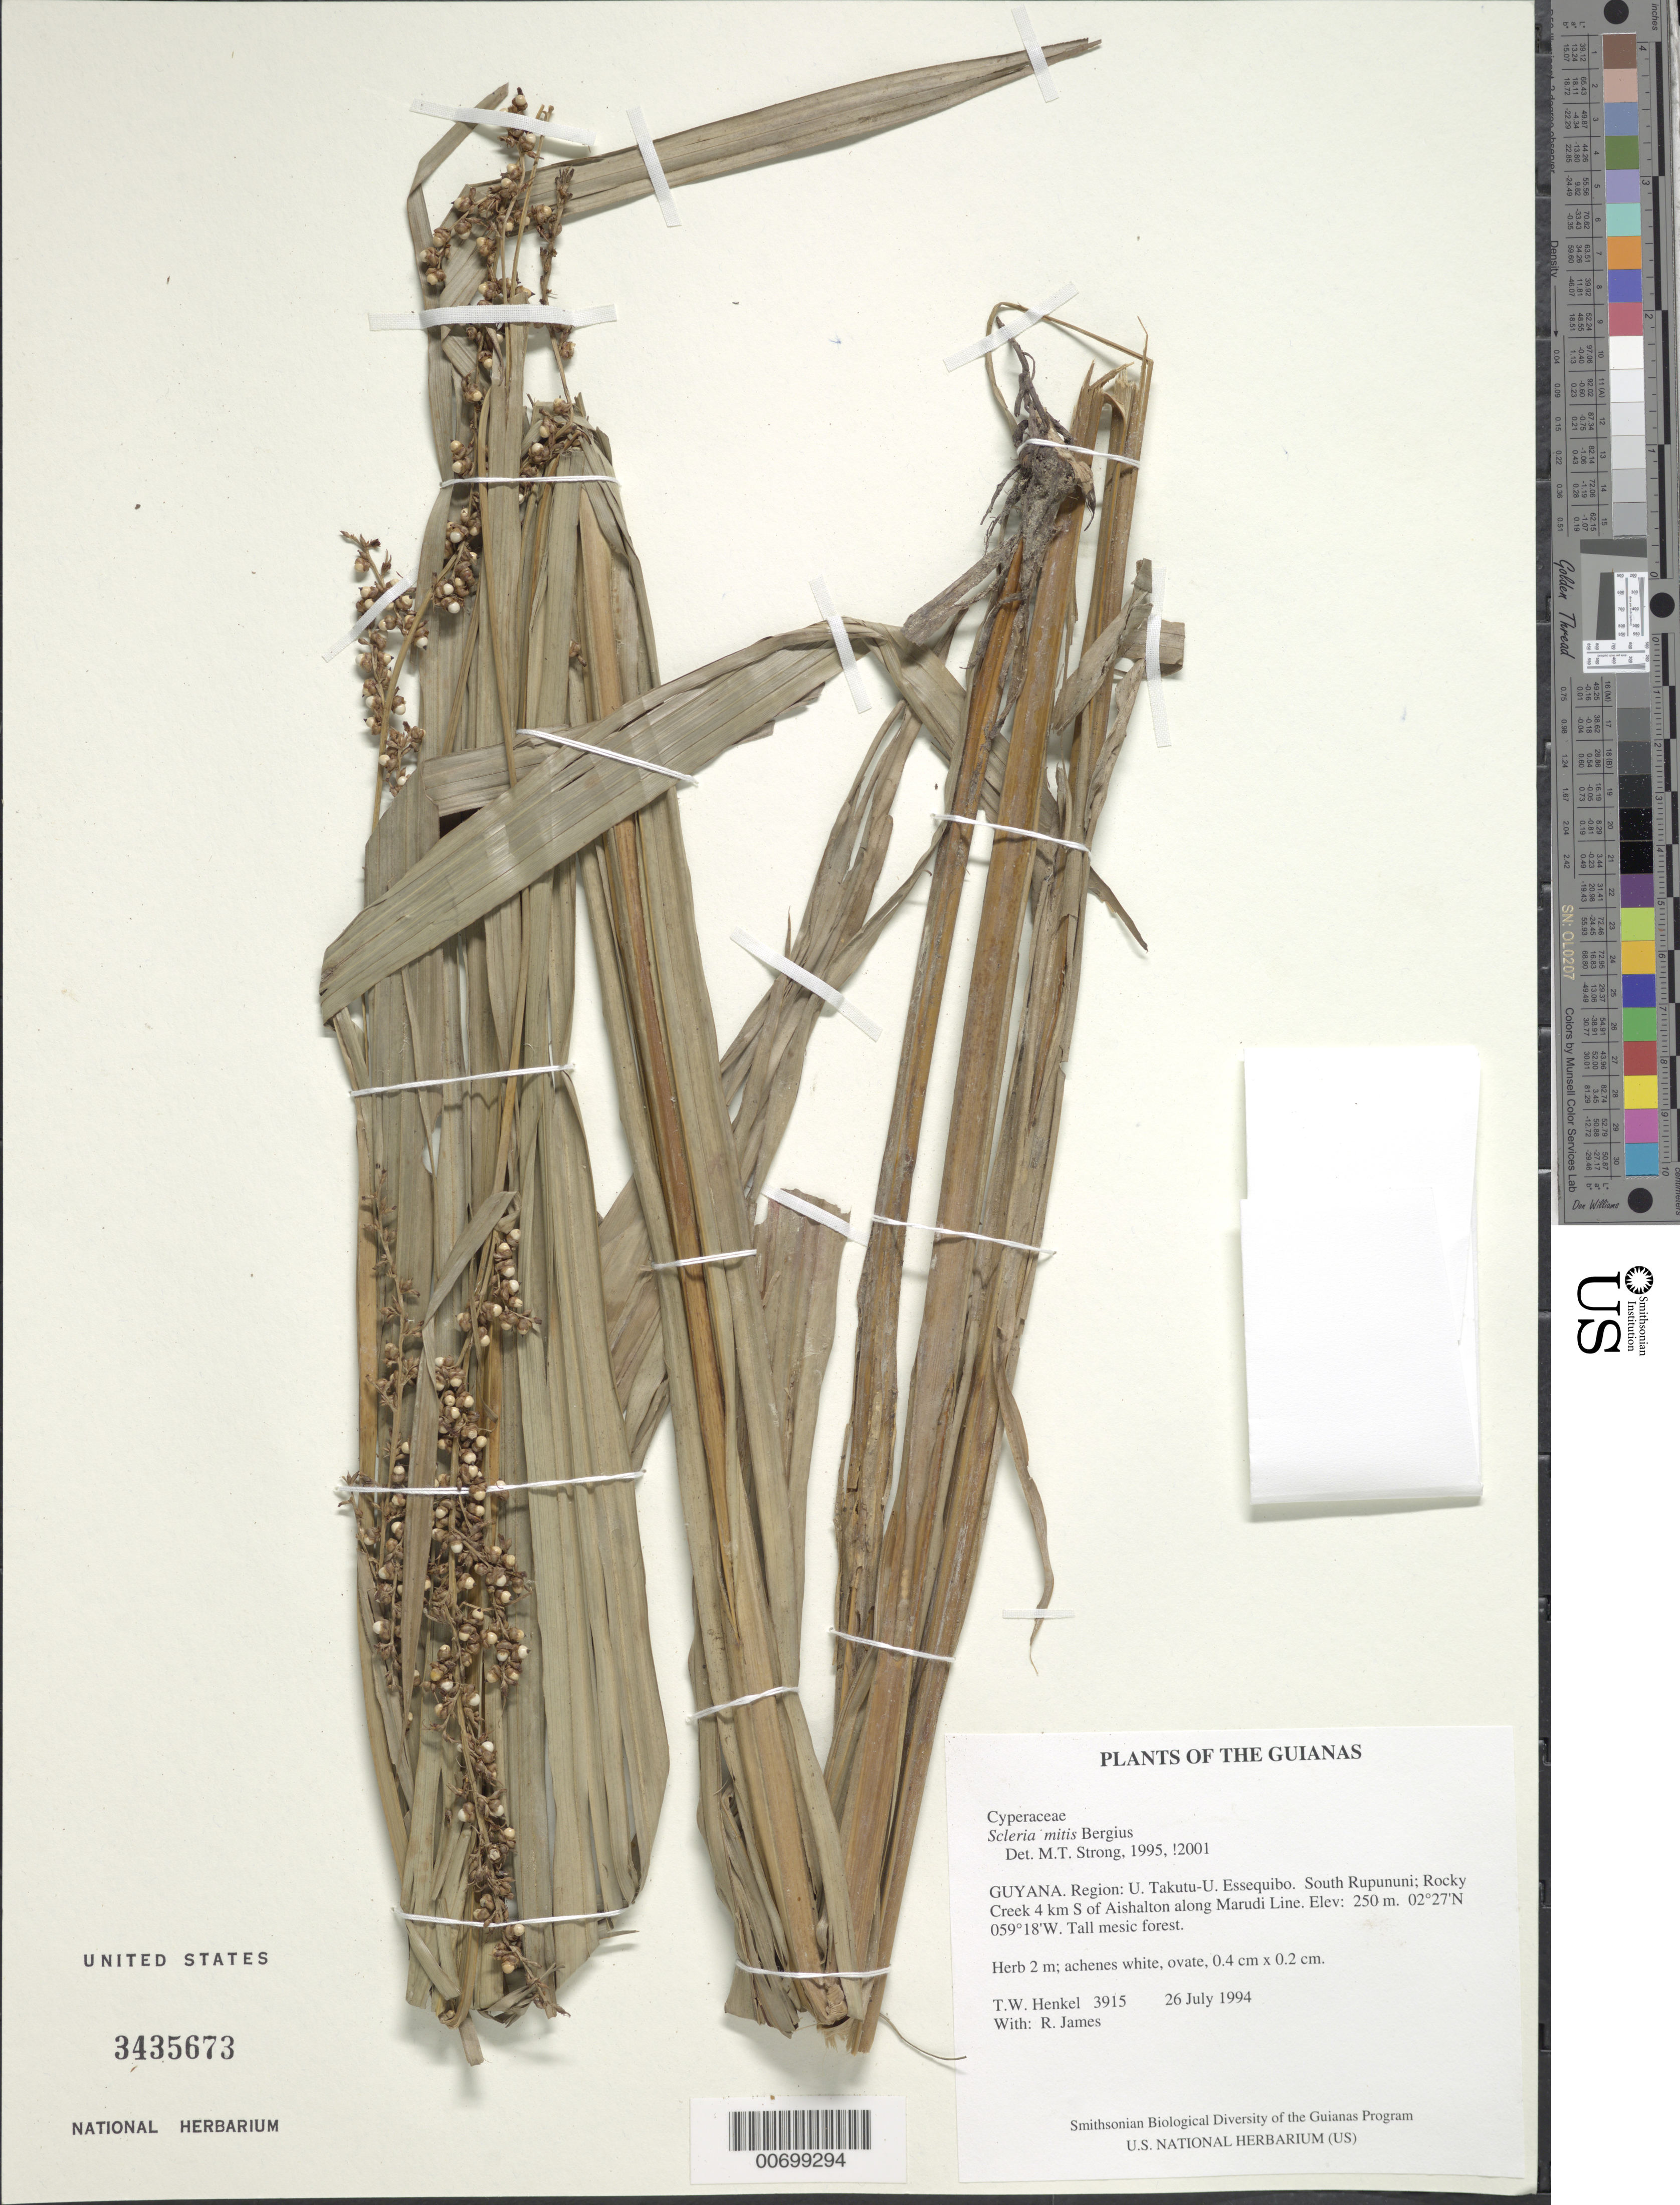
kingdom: Plantae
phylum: Tracheophyta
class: Liliopsida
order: Poales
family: Cyperaceae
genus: Scleria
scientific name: Scleria mitis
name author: P.J. Bergius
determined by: Strong, M. T., (US), Smithsonian Institution - National Museum of Natural History (UNITED STATES)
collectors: T. Henkel & R. James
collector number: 3915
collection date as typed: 26 July 1994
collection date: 1994-07-26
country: Guyana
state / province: U. Takutu-U. Essequibo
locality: South Rupununi; Rocky Creek 4 km S of Aishalton along Marudi Line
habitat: Tall mesic forest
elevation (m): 250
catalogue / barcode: US 3435673